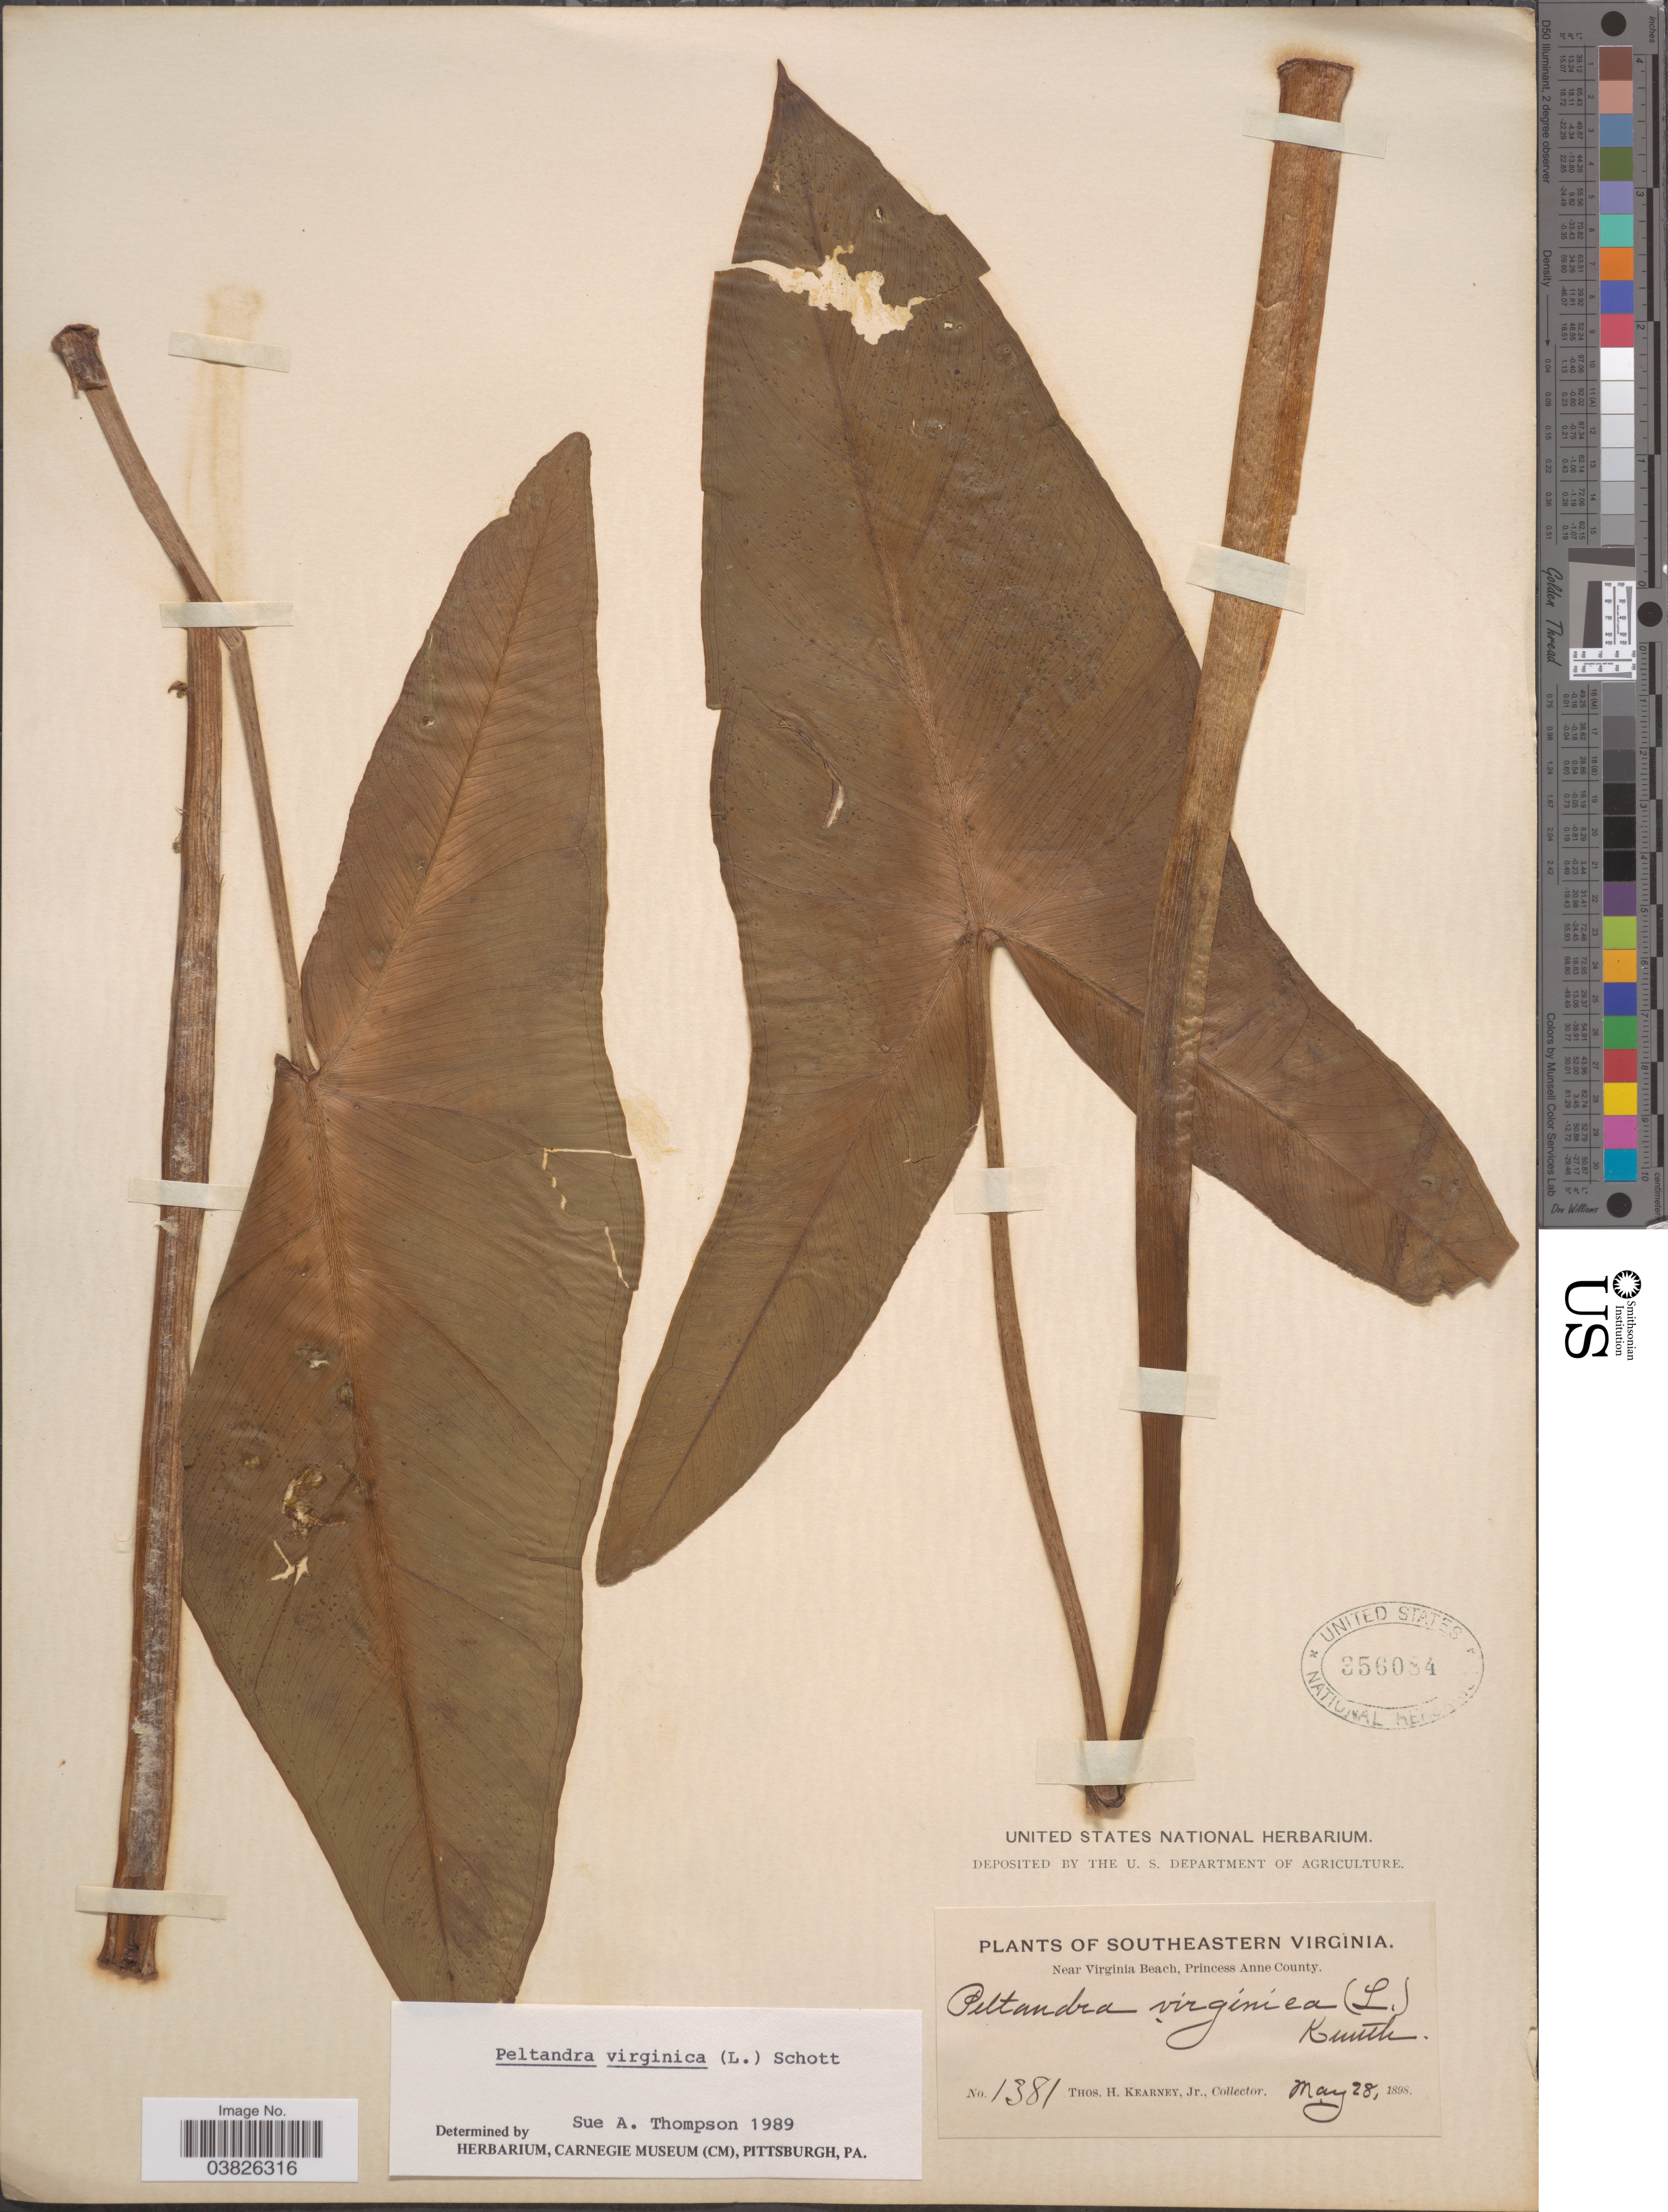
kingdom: Plantae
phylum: Tracheophyta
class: Liliopsida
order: Alismatales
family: Araceae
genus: Peltandra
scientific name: Peltandra virginica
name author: (L.) Schott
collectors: T. H. Kearney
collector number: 1381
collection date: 1898-05-28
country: United States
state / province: Virginia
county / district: City of Virginia Beach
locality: Southeastern Virginia. Near Virginia Beach, Princess Anne (=historic county name) County.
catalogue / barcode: US 356084